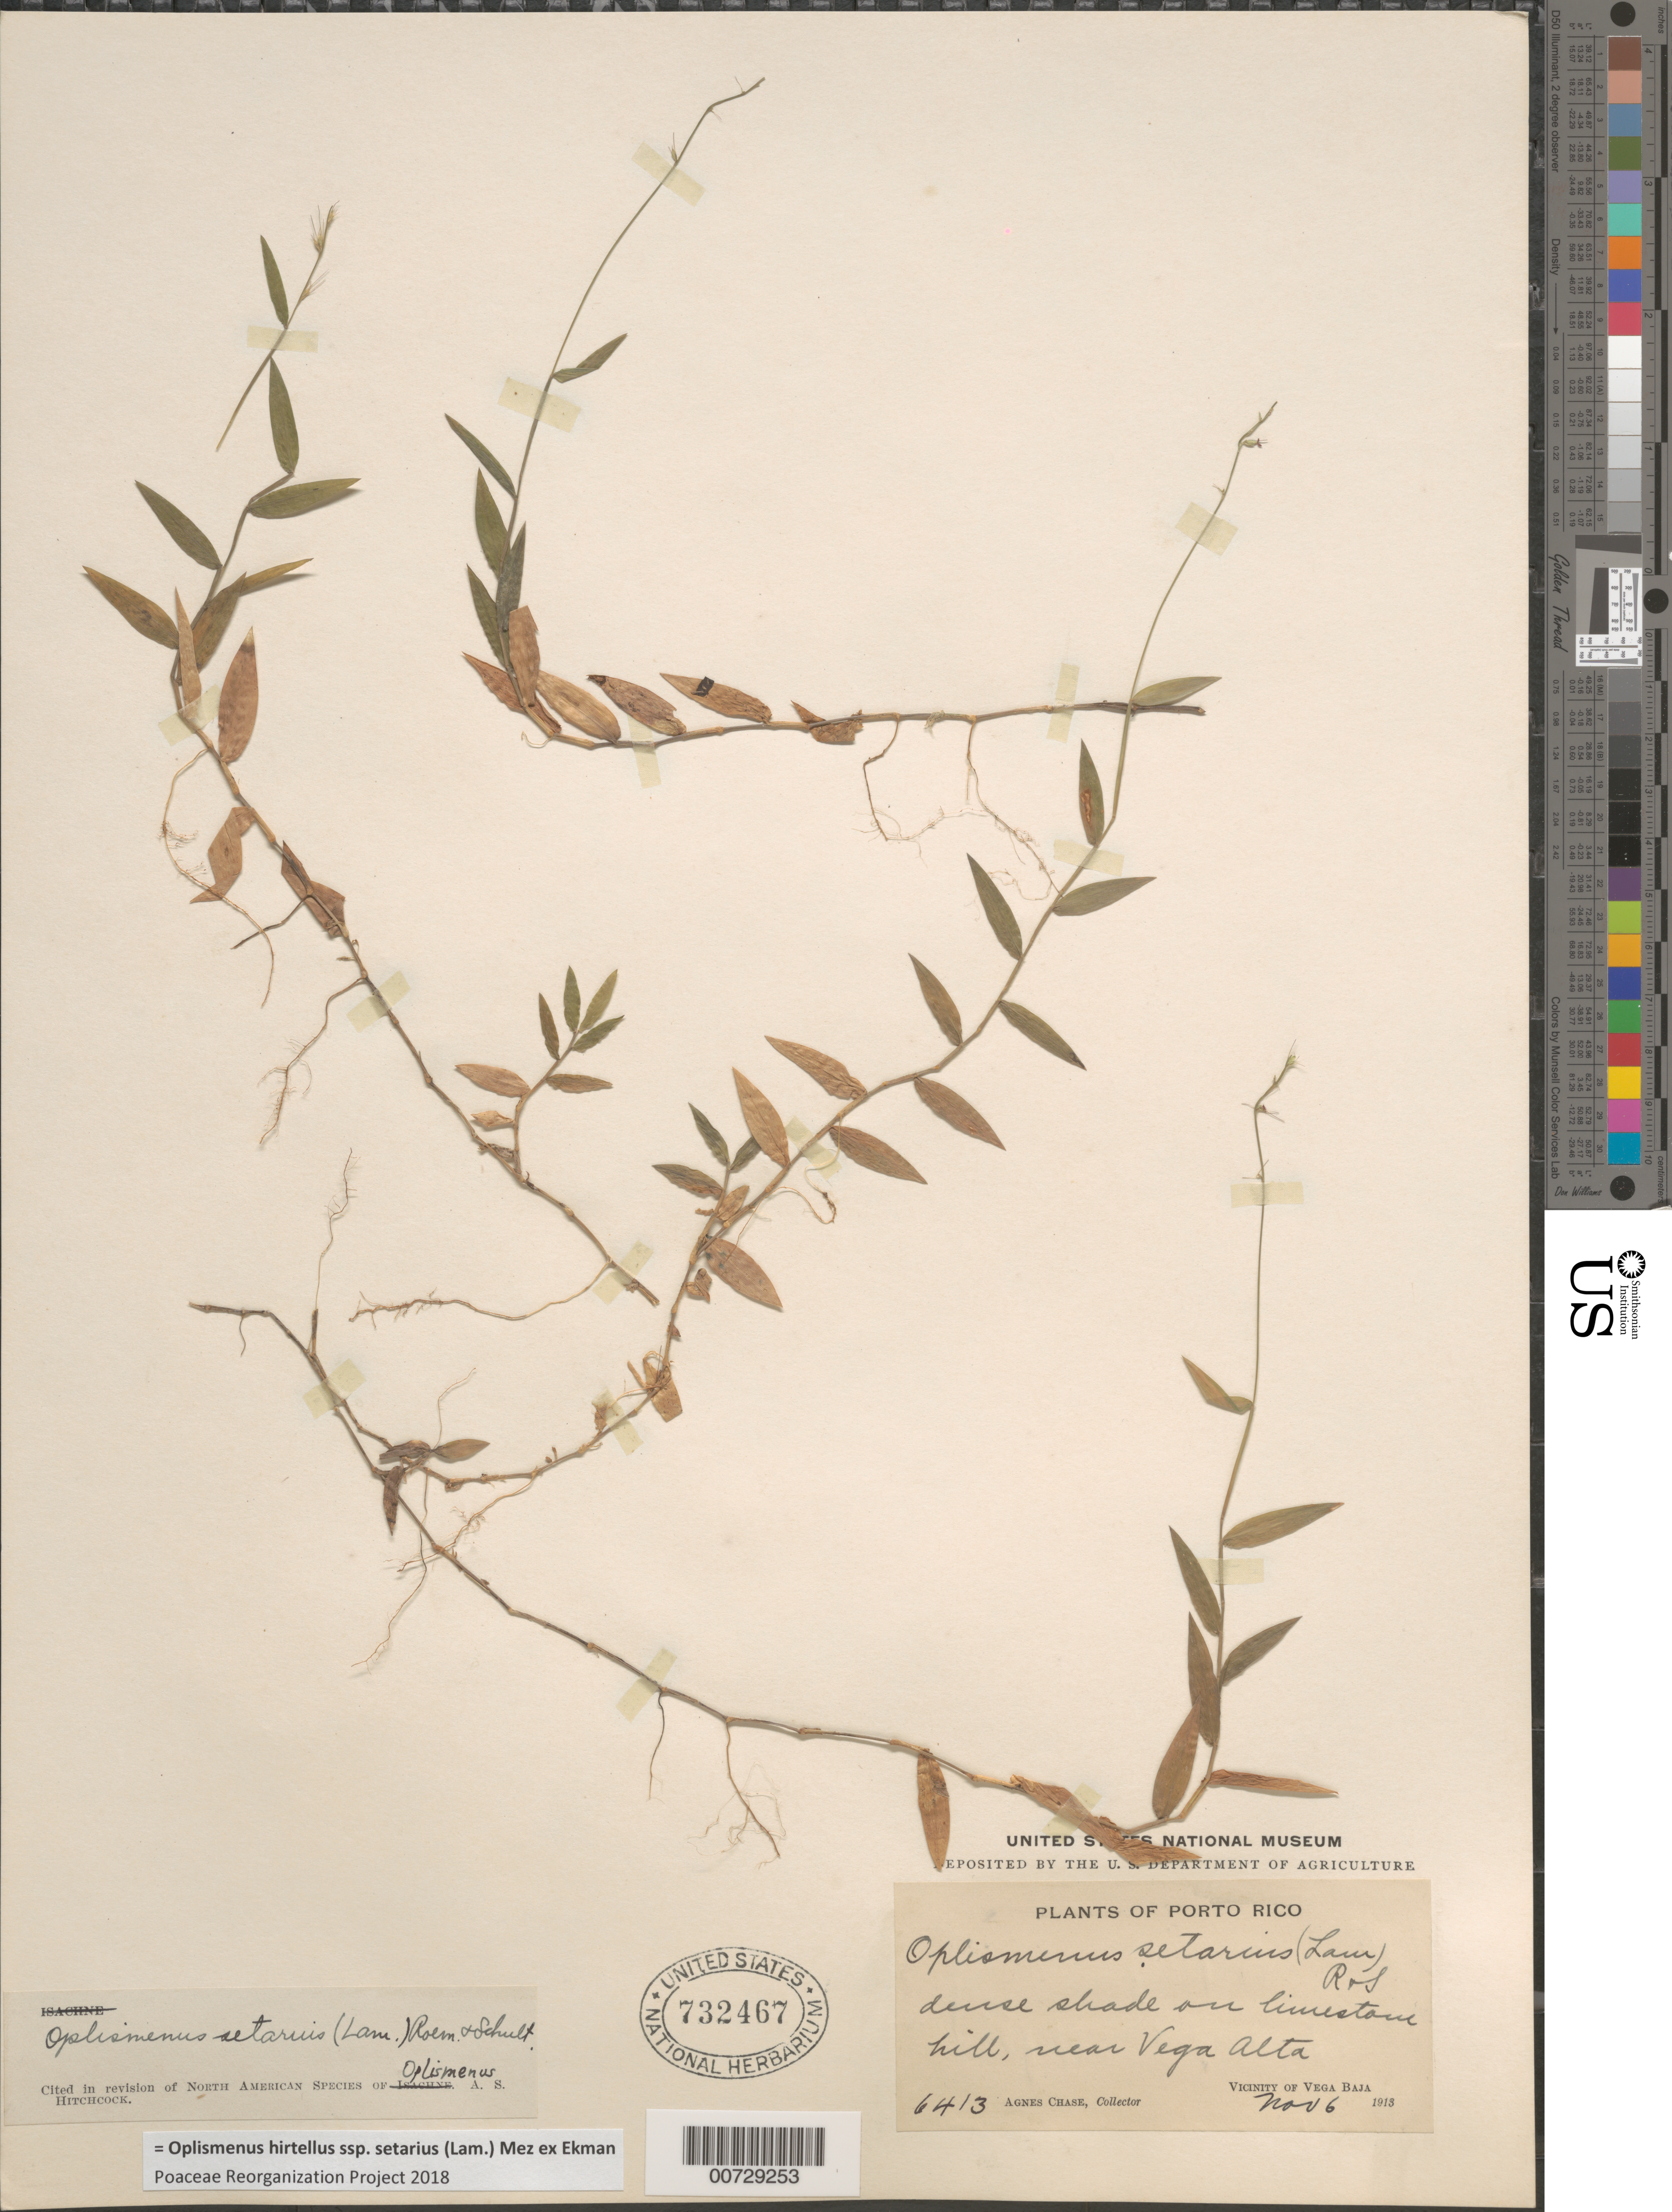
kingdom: Plantae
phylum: Tracheophyta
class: Liliopsida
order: Poales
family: Poaceae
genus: Oplismenus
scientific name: Oplismenus hirtellus subsp. setarius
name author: (Lam.) Mez ex Ekman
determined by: Poaceae Reorganization Project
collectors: A. Chase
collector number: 6413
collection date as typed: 06 Nov 1913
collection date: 1913-11-06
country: Puerto Rico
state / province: Vega Baja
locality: Vega Baja, vic of; near Vega Alta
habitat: Dense shade on limestone hill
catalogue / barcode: US 732467